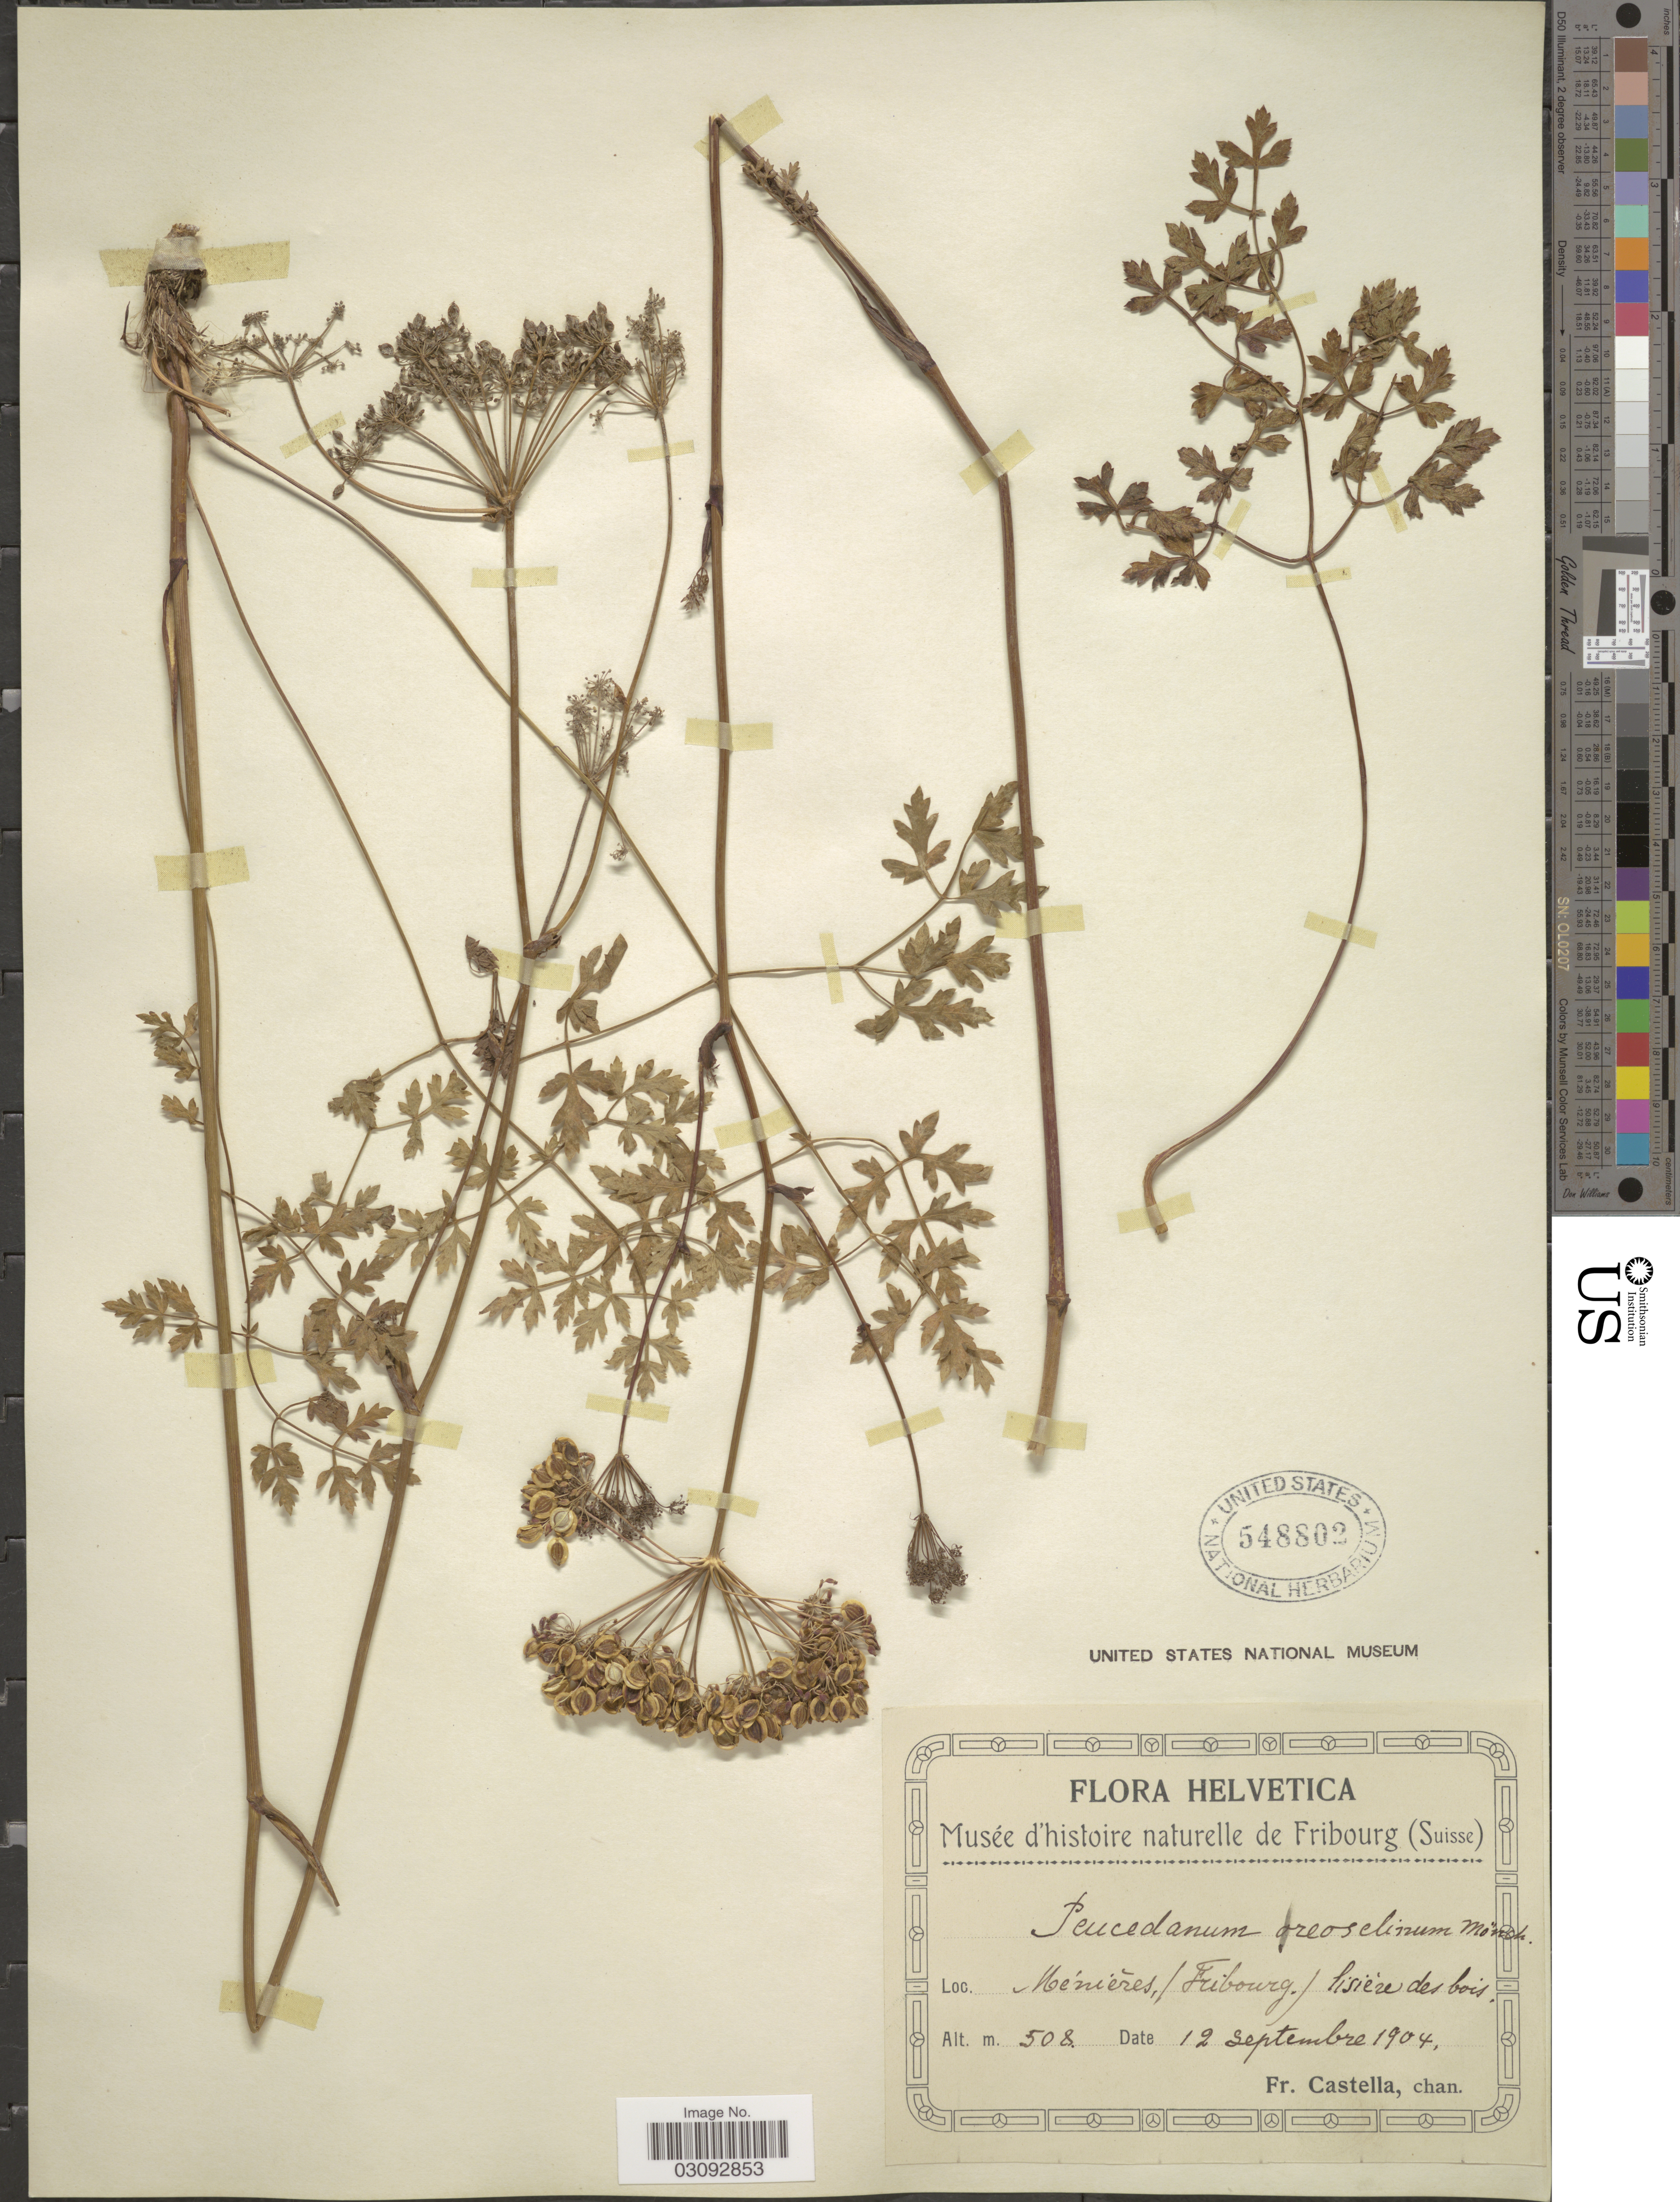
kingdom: Plantae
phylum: Tracheophyta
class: Magnoliopsida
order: Apiales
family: Apiaceae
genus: Peucedanum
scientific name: Peucedanum oreoselinum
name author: (L.) Moench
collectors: Fr. Castella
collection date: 1904-09-12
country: Switzerland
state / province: Fribourg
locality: Ménierés, lisiére des bois.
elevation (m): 508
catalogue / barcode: US 548802